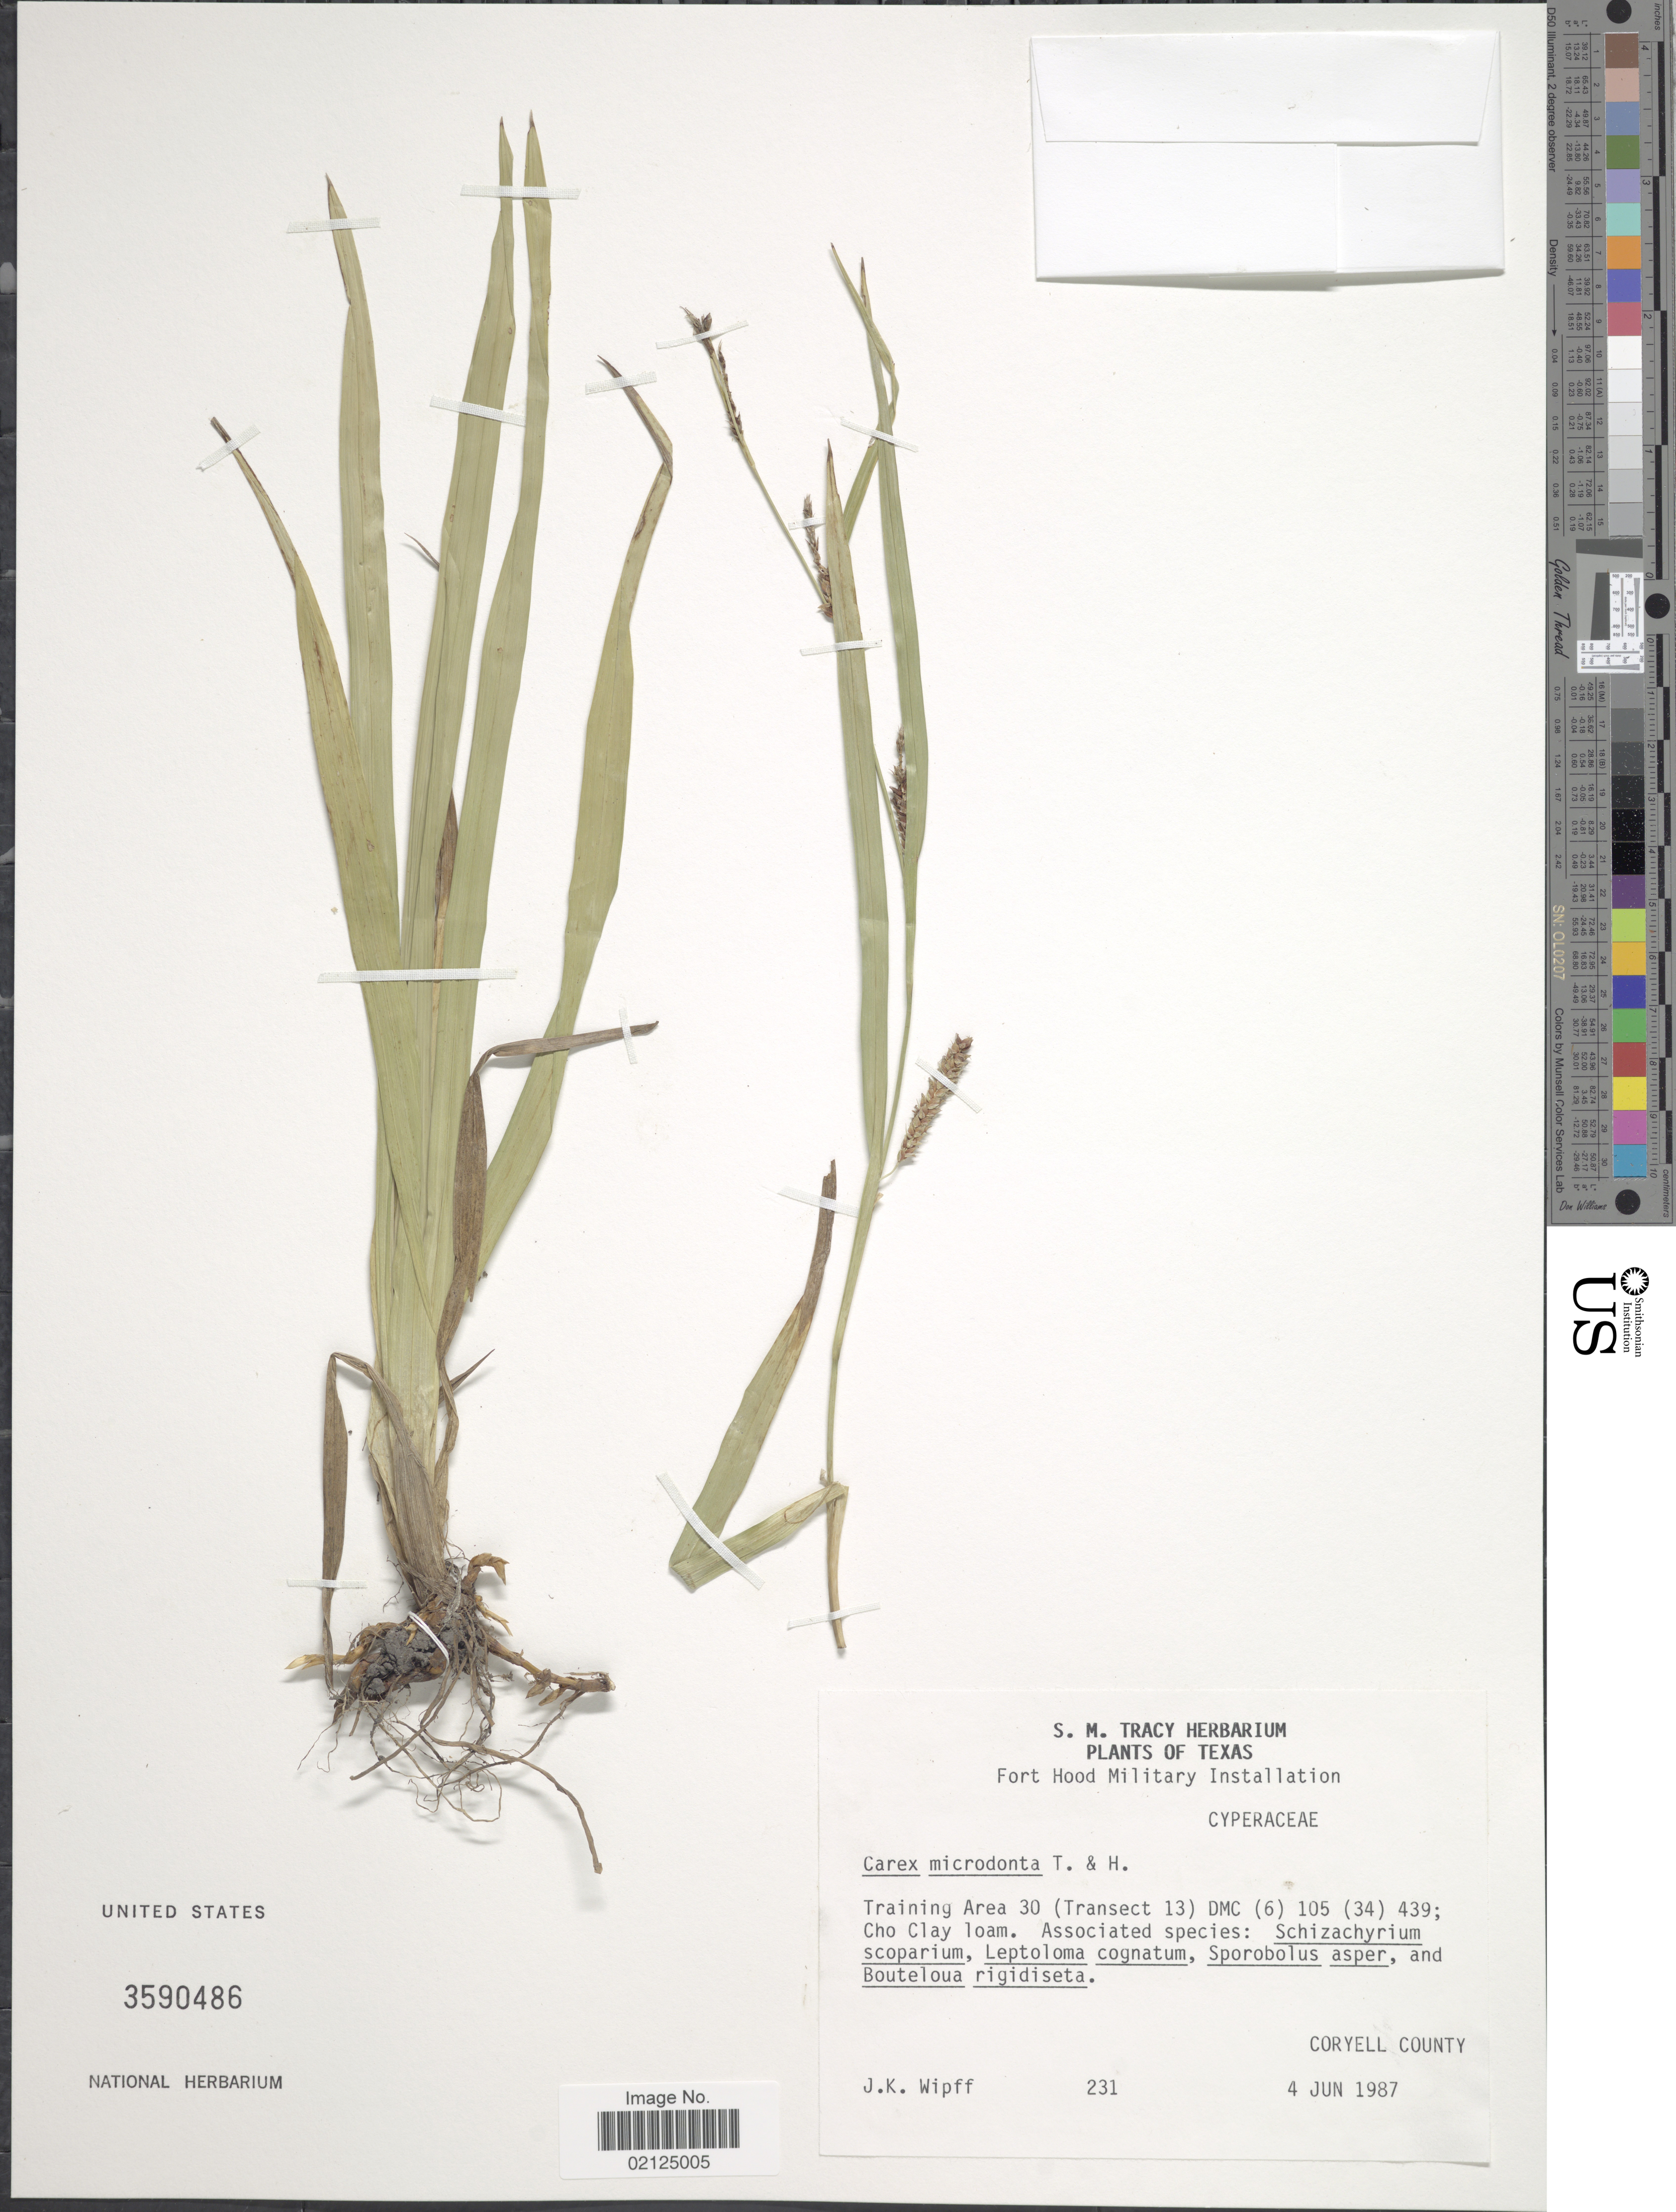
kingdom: Plantae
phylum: Tracheophyta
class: Liliopsida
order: Poales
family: Cyperaceae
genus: Carex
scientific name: Carex microdonta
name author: Torr.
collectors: J. K. Wipff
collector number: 231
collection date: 1987-06-04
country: United States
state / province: Texas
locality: Fort Hood Military Installation. Training Area 30 (Transect 13) DMC (6) 105 (34) 439; Cho Clay loam. Coryell County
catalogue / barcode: US 3590486